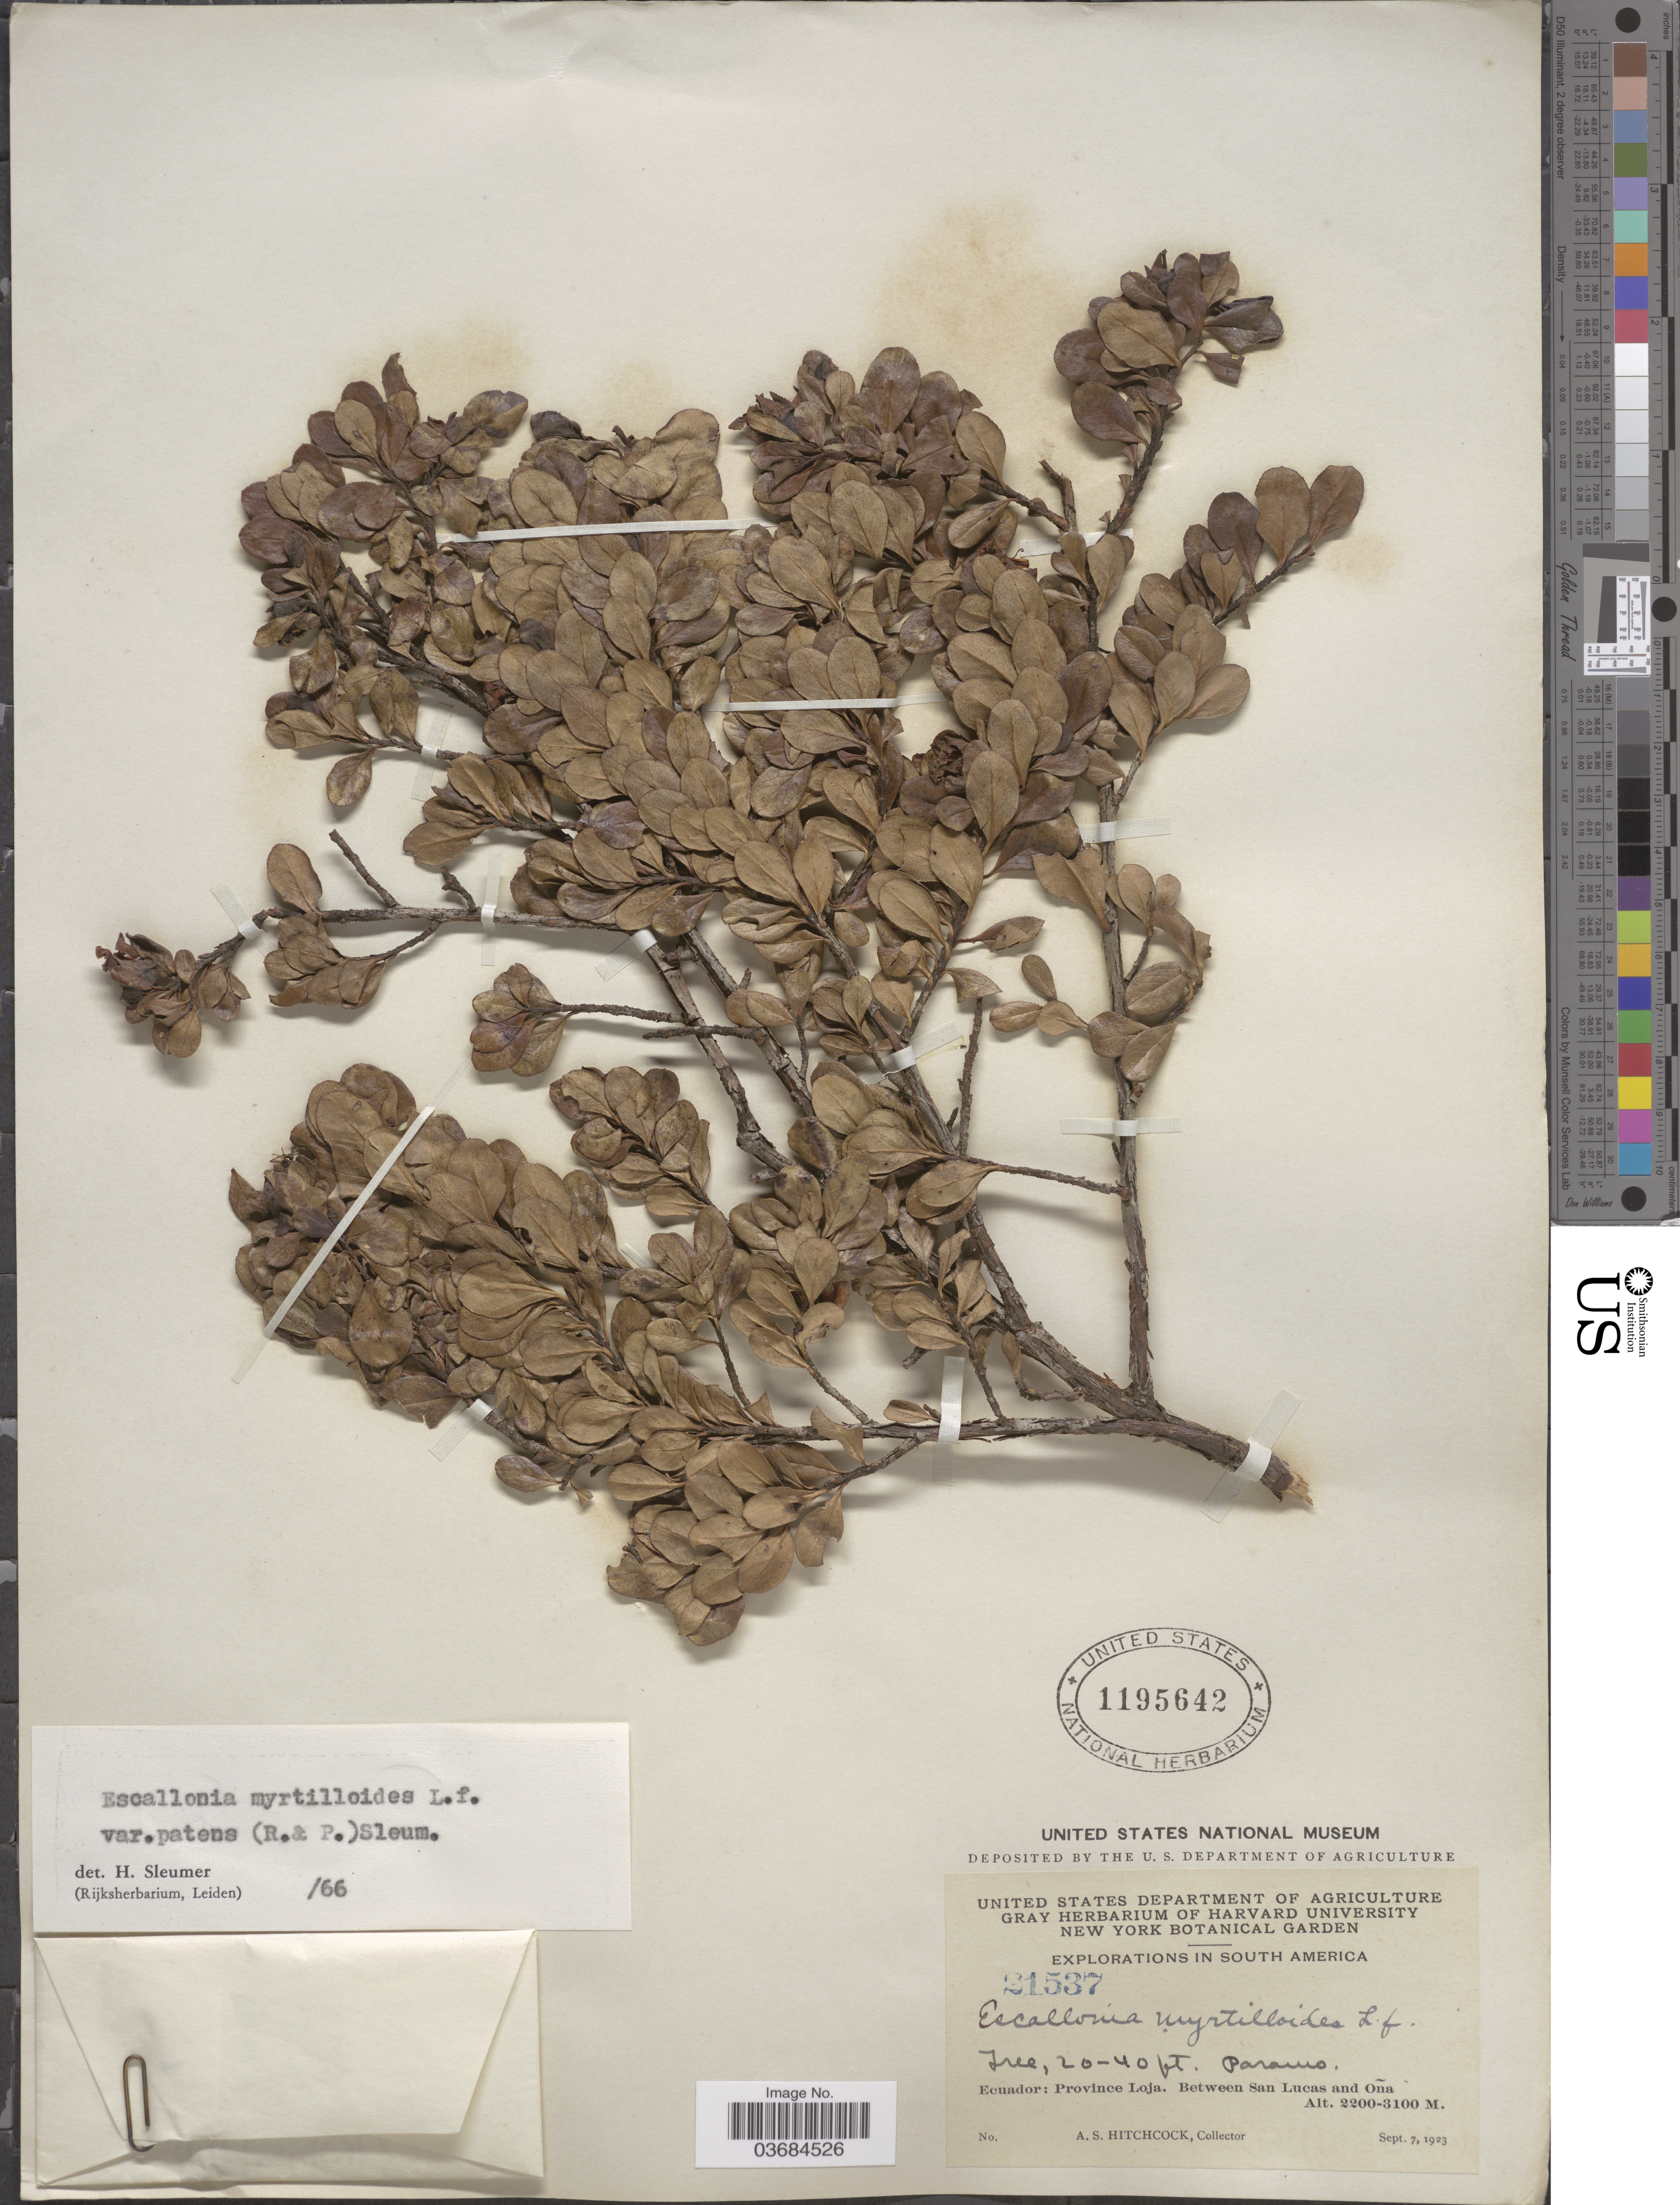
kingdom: Plantae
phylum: Tracheophyta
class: Magnoliopsida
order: Escalloniales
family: Escalloniaceae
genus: Escallonia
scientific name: Escallonia myrtilloides var. patens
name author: (Ruiz & Pavón) Sleumer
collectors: A. S. Hitchcock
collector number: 21537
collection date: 1923-09-07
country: Ecuador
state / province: Loja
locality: Explorations in South America. Between San Lucas and Oña.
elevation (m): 2200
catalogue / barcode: US 1195642